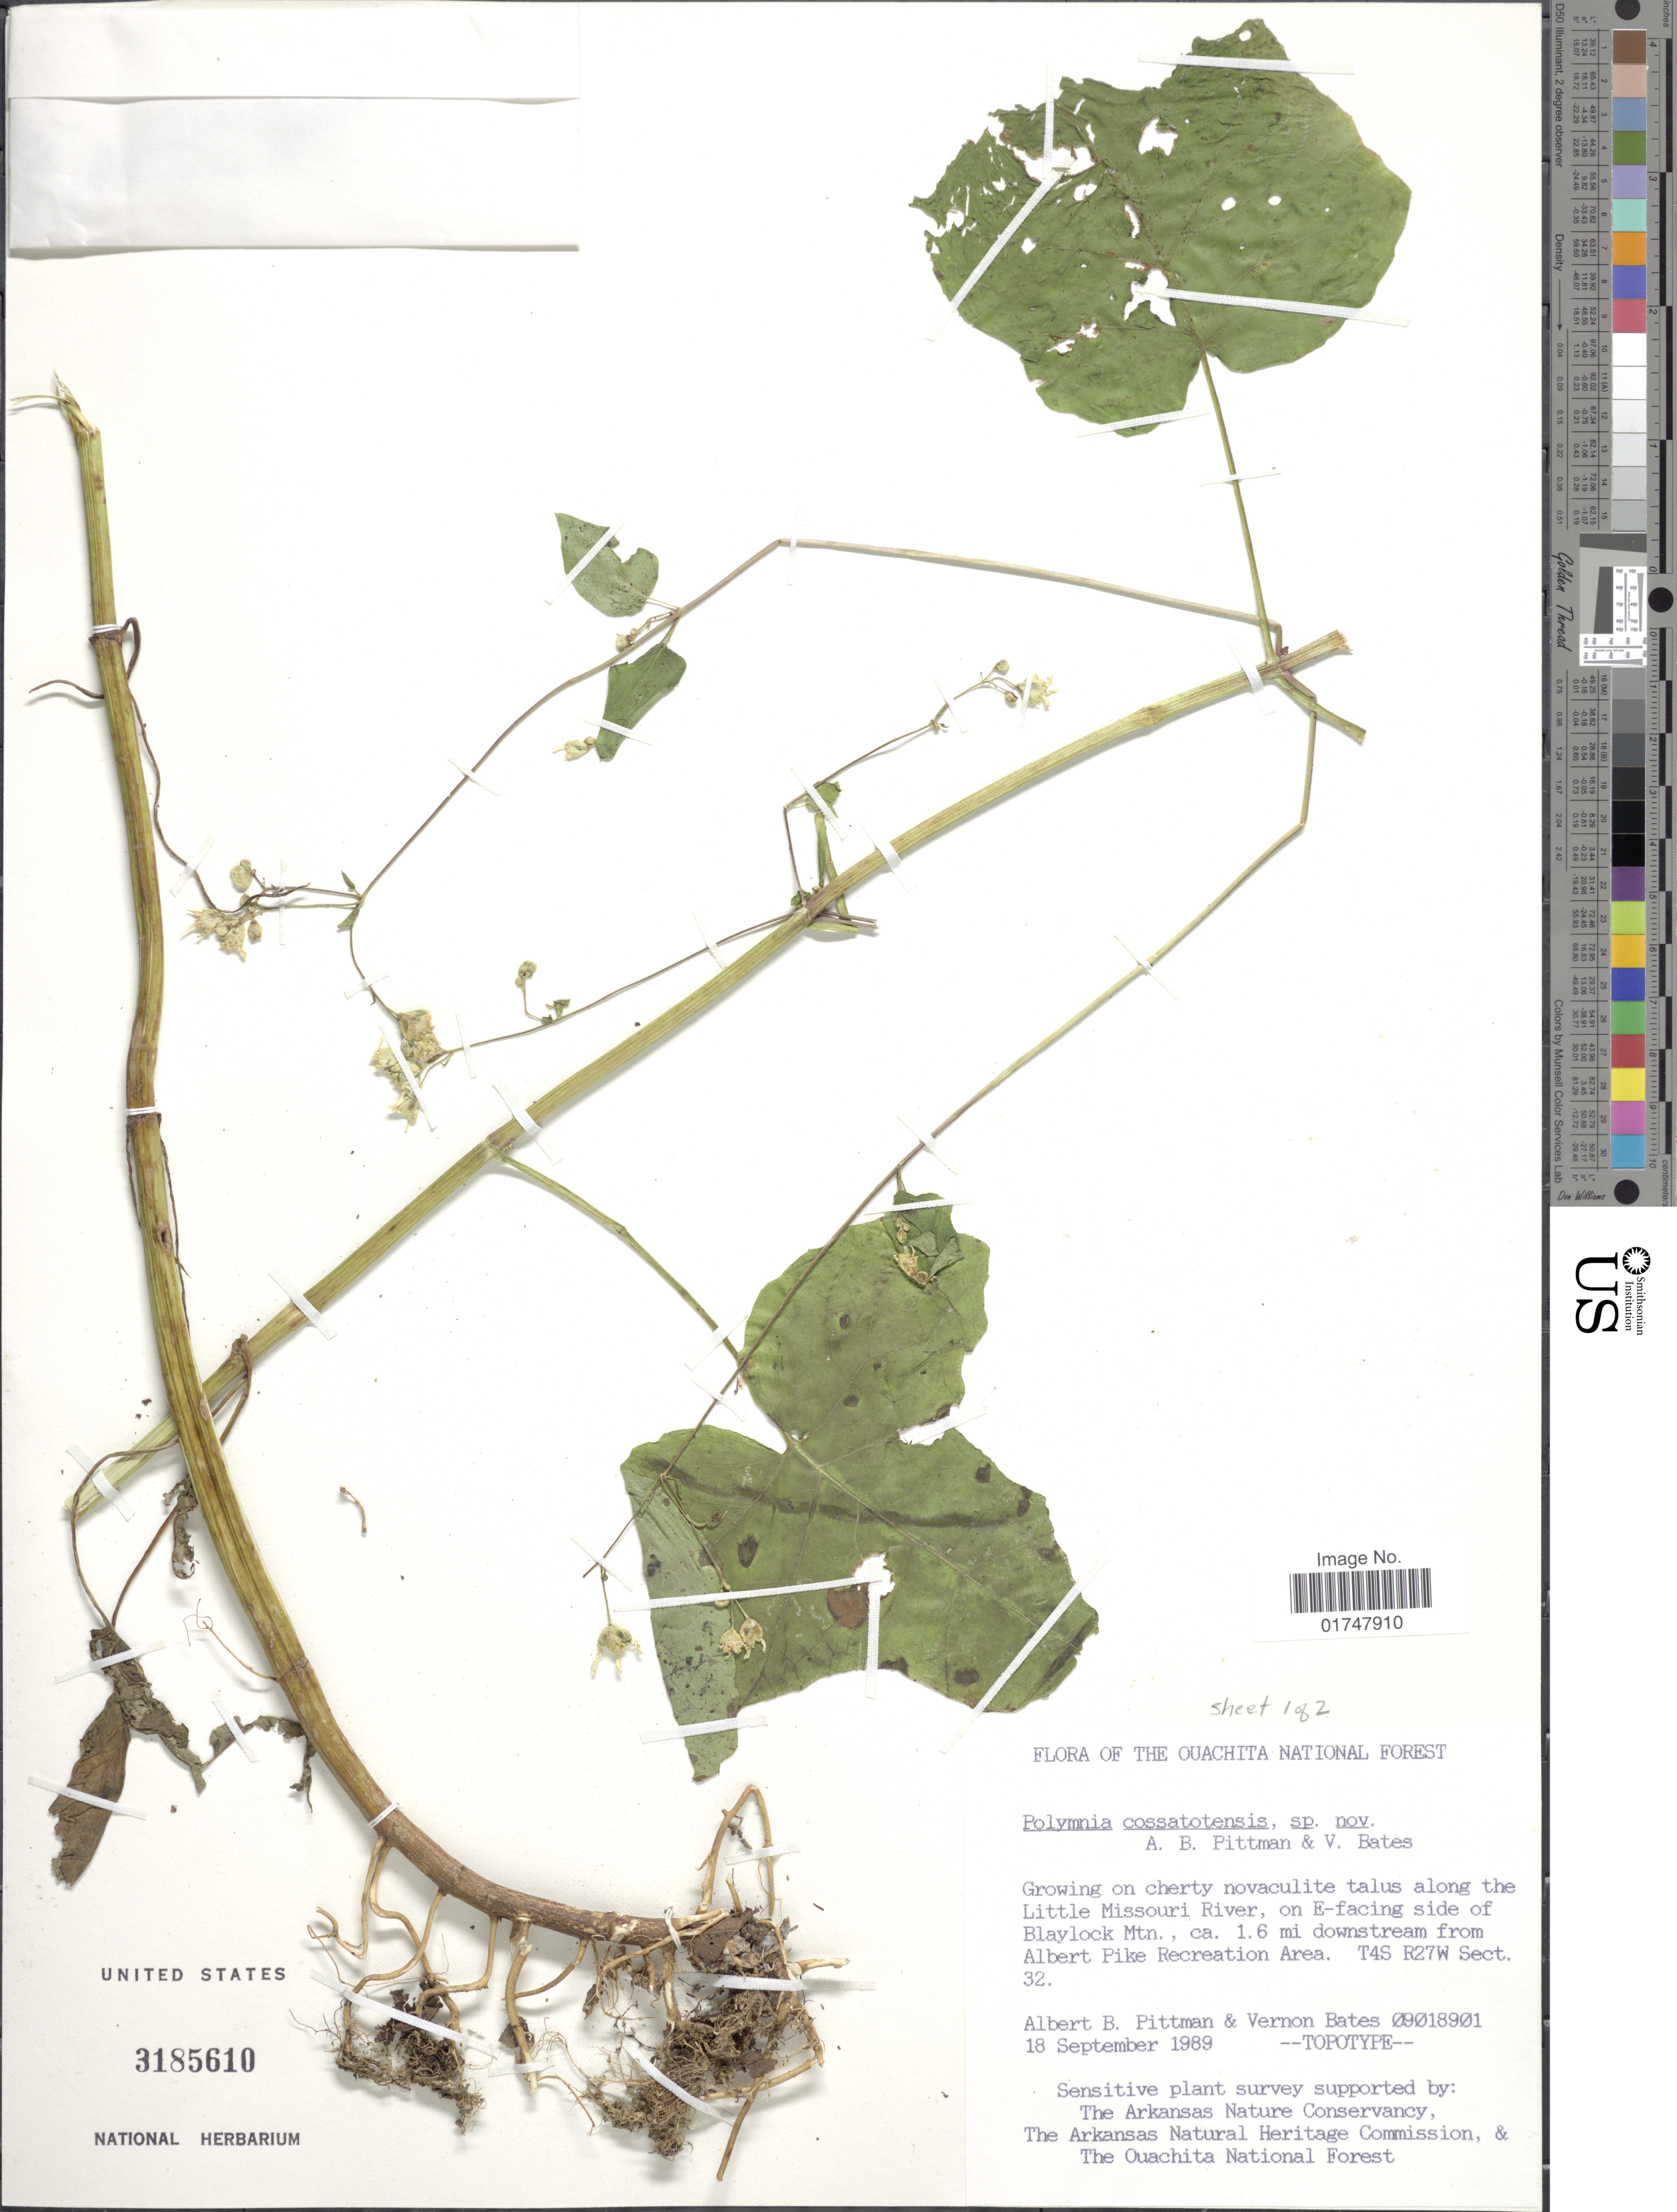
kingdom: Plantae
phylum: Tracheophyta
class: Magnoliopsida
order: Asterales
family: Asteraceae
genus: Polymnia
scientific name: Polymnia cossatotensis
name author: Pittman & V.M. Bates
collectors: A. B. Pittman & V. Bates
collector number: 09018901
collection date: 1989-09-18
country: United States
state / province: Missouri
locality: Along the Little Missouri River, on E-facing side of Blaylock Mtn., ca. 1.6 mi downstream from Albert Pike Recreation Area. T4S R27W Sect. 32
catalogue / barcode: US 3185610